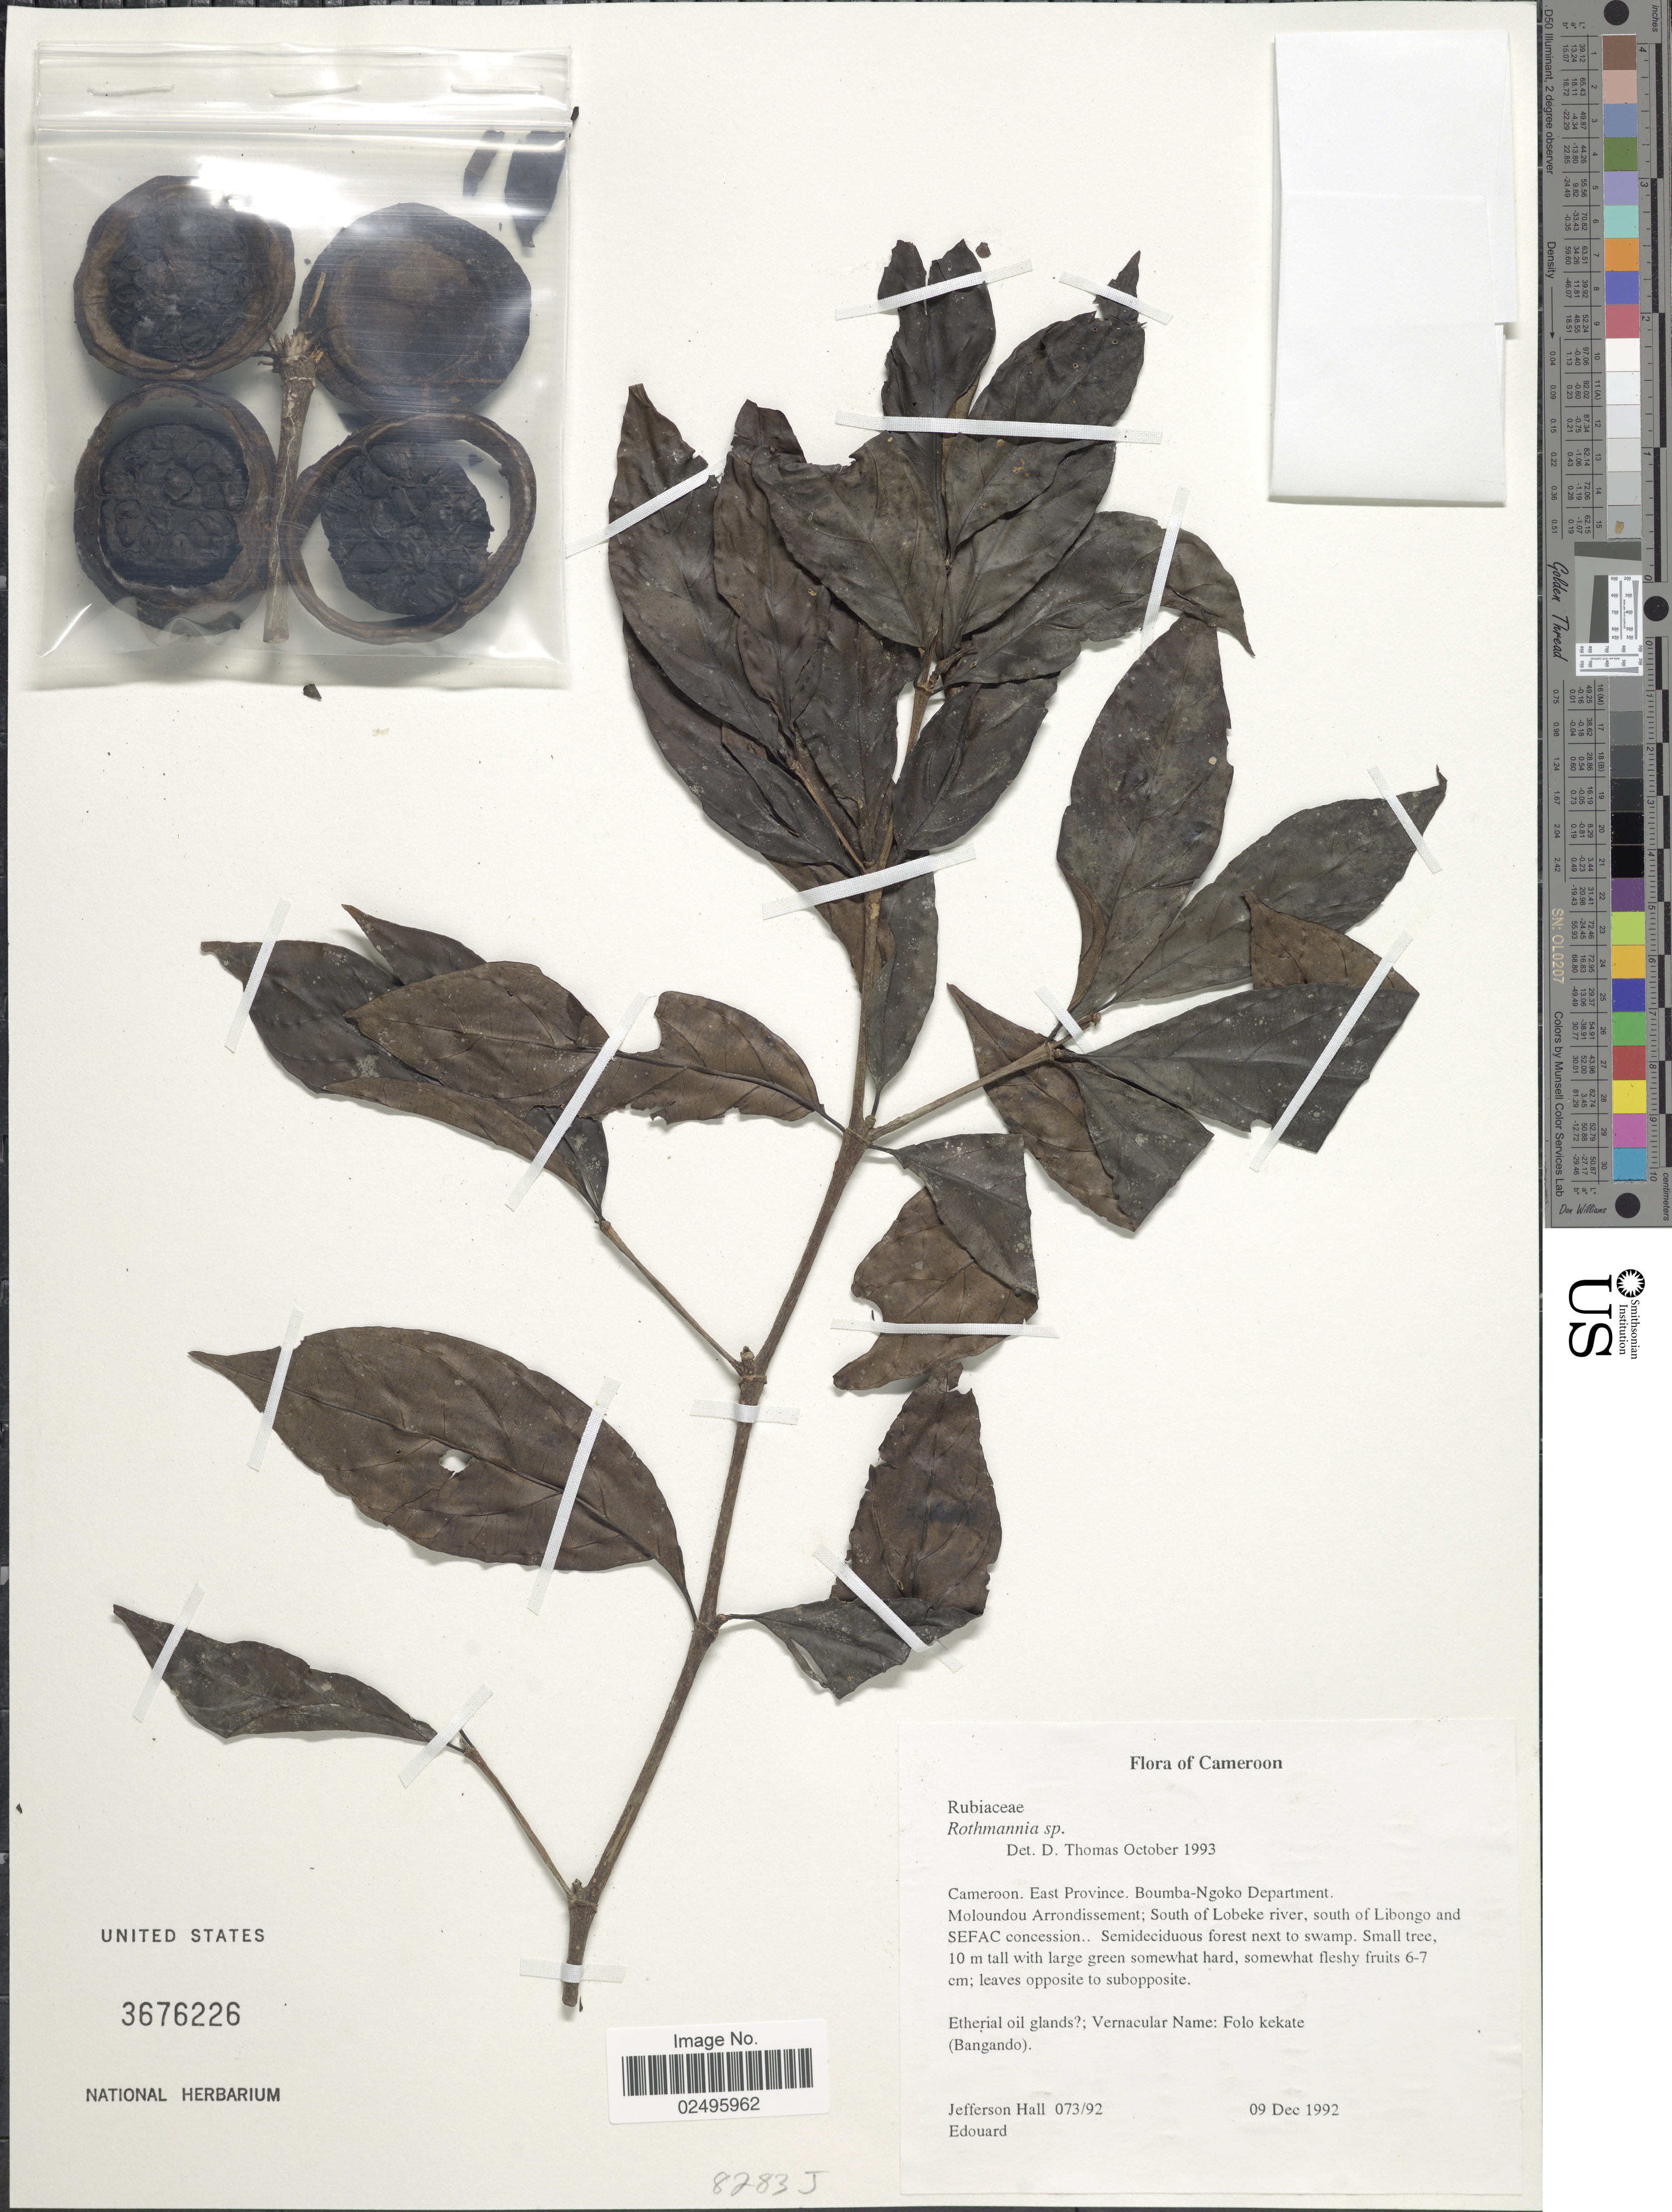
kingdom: Plantae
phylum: Tracheophyta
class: Magnoliopsida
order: Gentianales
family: Rubiaceae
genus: Rothmannia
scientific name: Rothmannia sp.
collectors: J. Hall & -. Edouard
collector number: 073/92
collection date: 1992-12-09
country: Cameroon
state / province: Est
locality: Cameroon, East Province. Boumba-Ngoko Department. Moloundou Arrondissement; South of Lobeke river, south of Libongo and SEFAC concession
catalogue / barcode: US 3676226